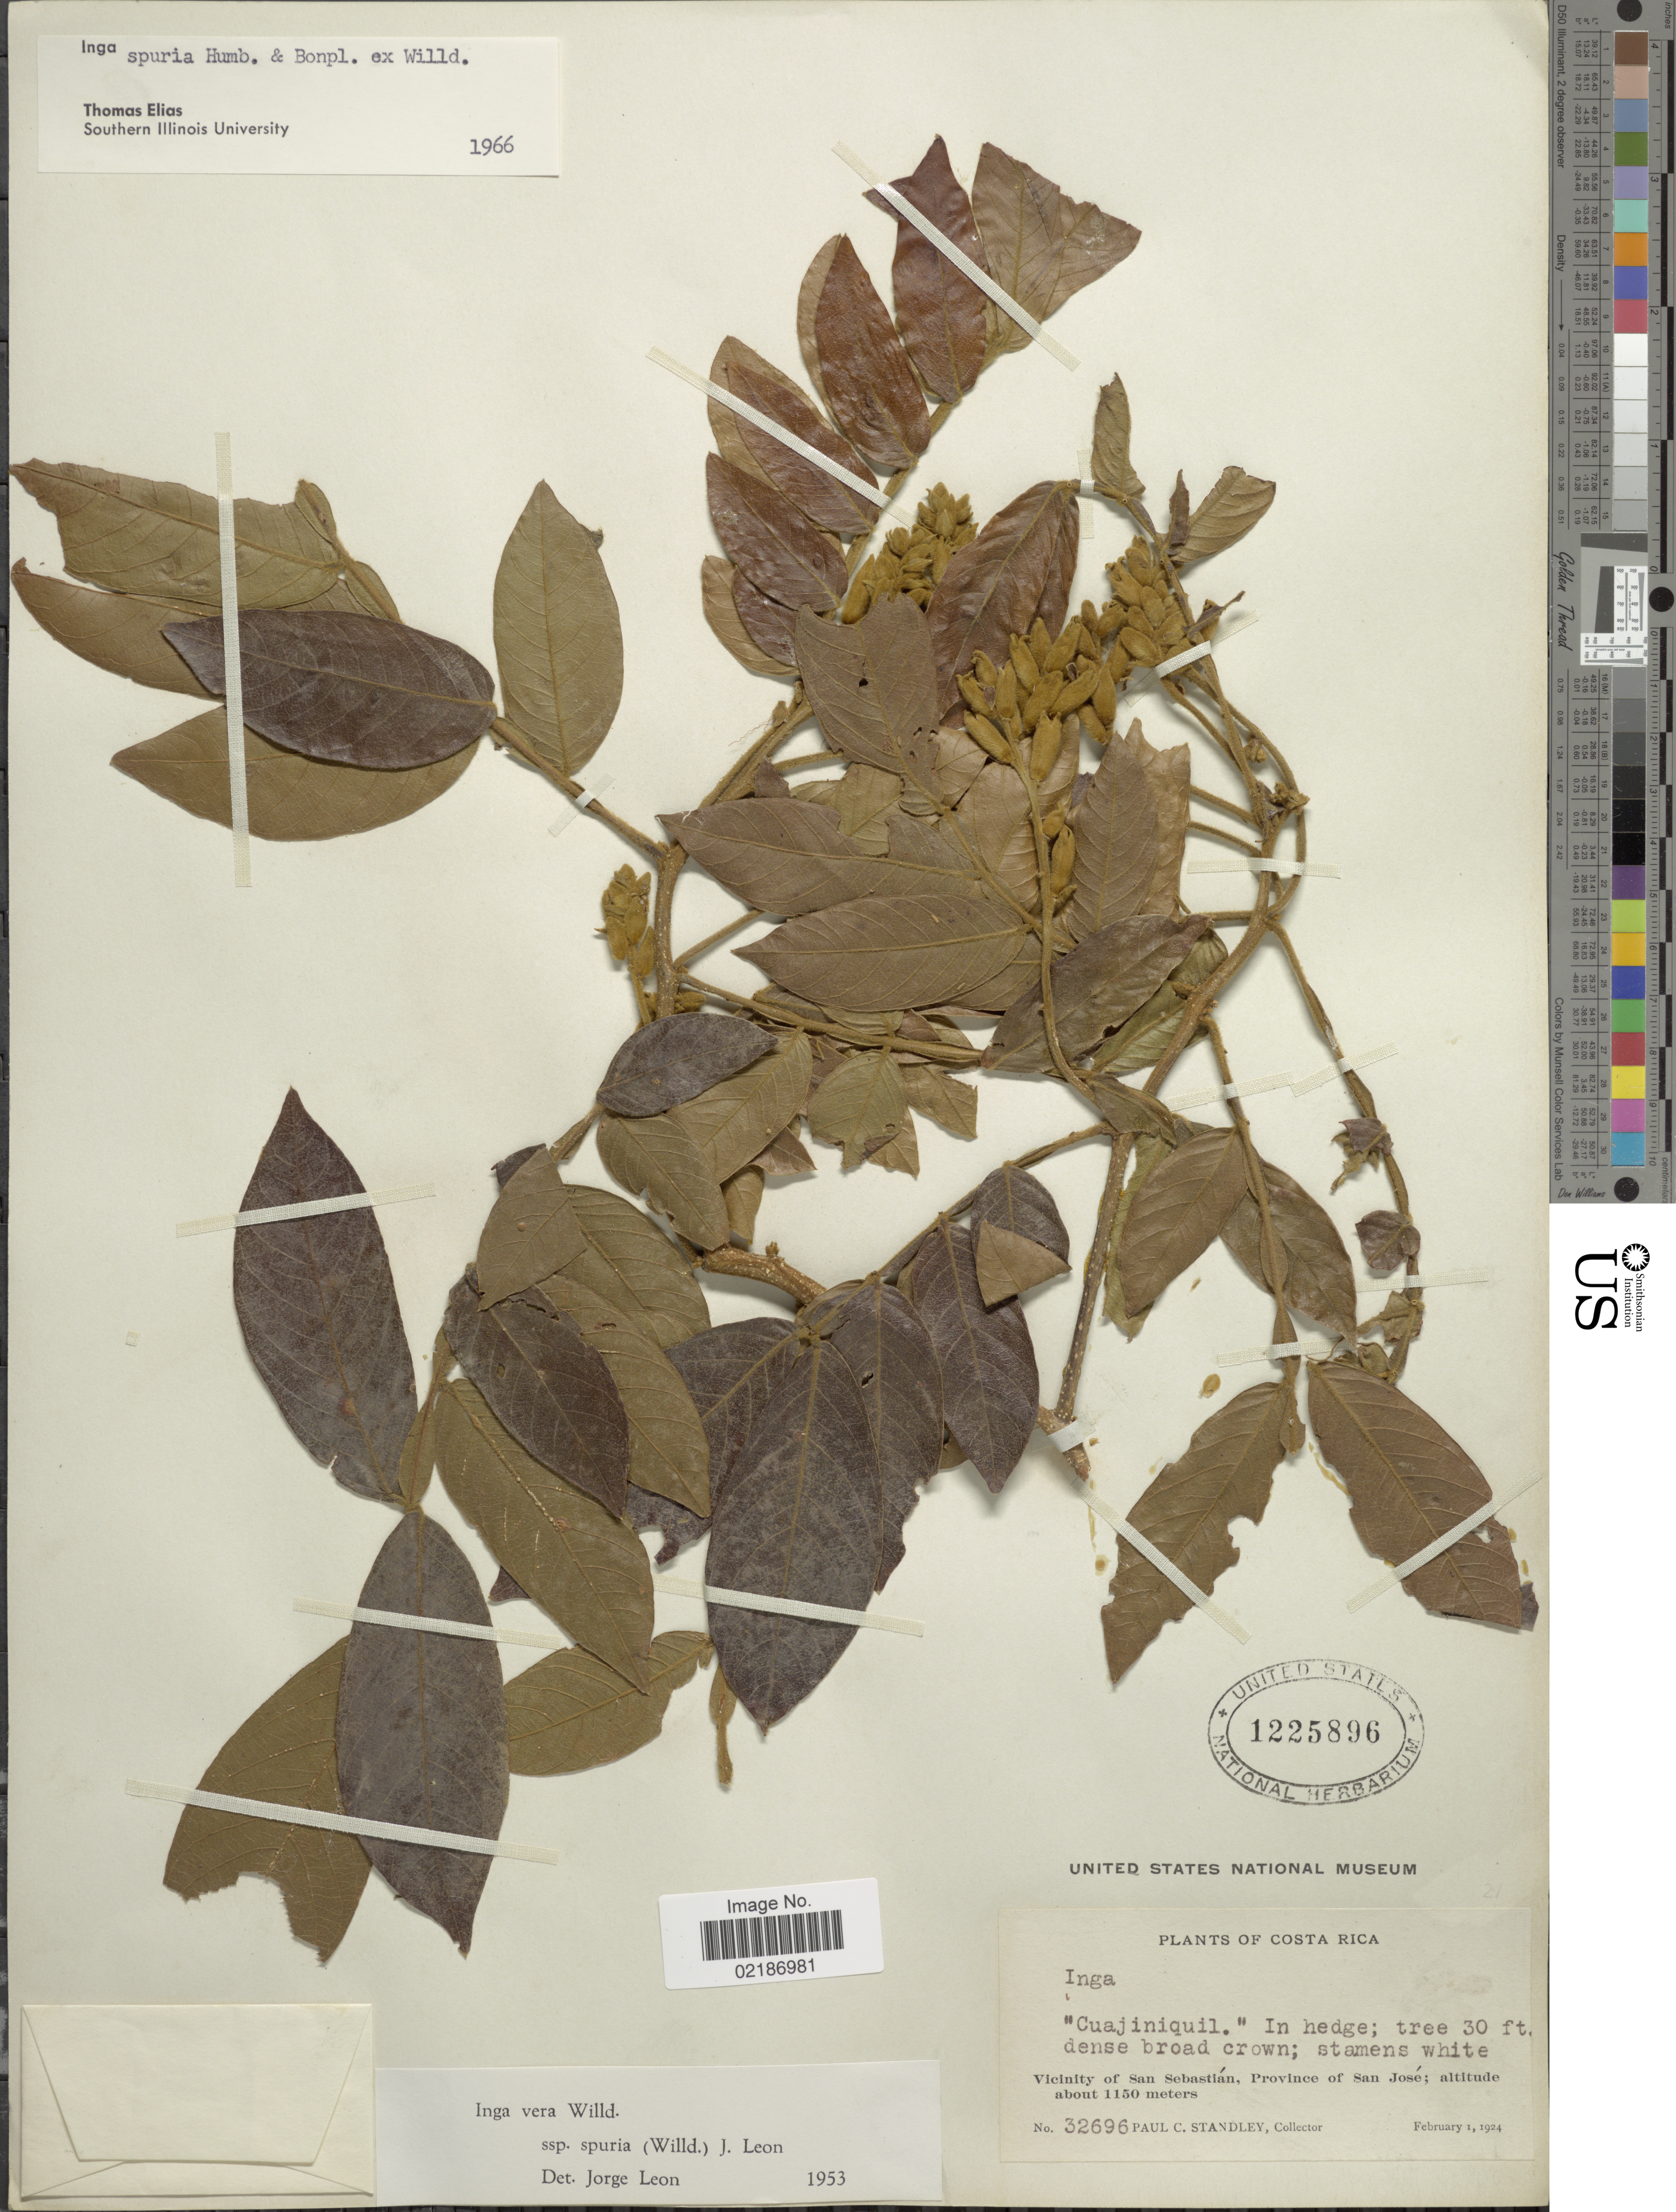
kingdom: Plantae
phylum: Tracheophyta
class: Magnoliopsida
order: Fabales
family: Fabaceae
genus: Inga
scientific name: Inga vera subsp. vera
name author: Willd.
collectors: P. C. Standley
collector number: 32696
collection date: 1924-02-01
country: Costa Rica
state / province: San José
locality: Vicinity of San Sebastian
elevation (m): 1150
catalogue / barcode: US 1225896